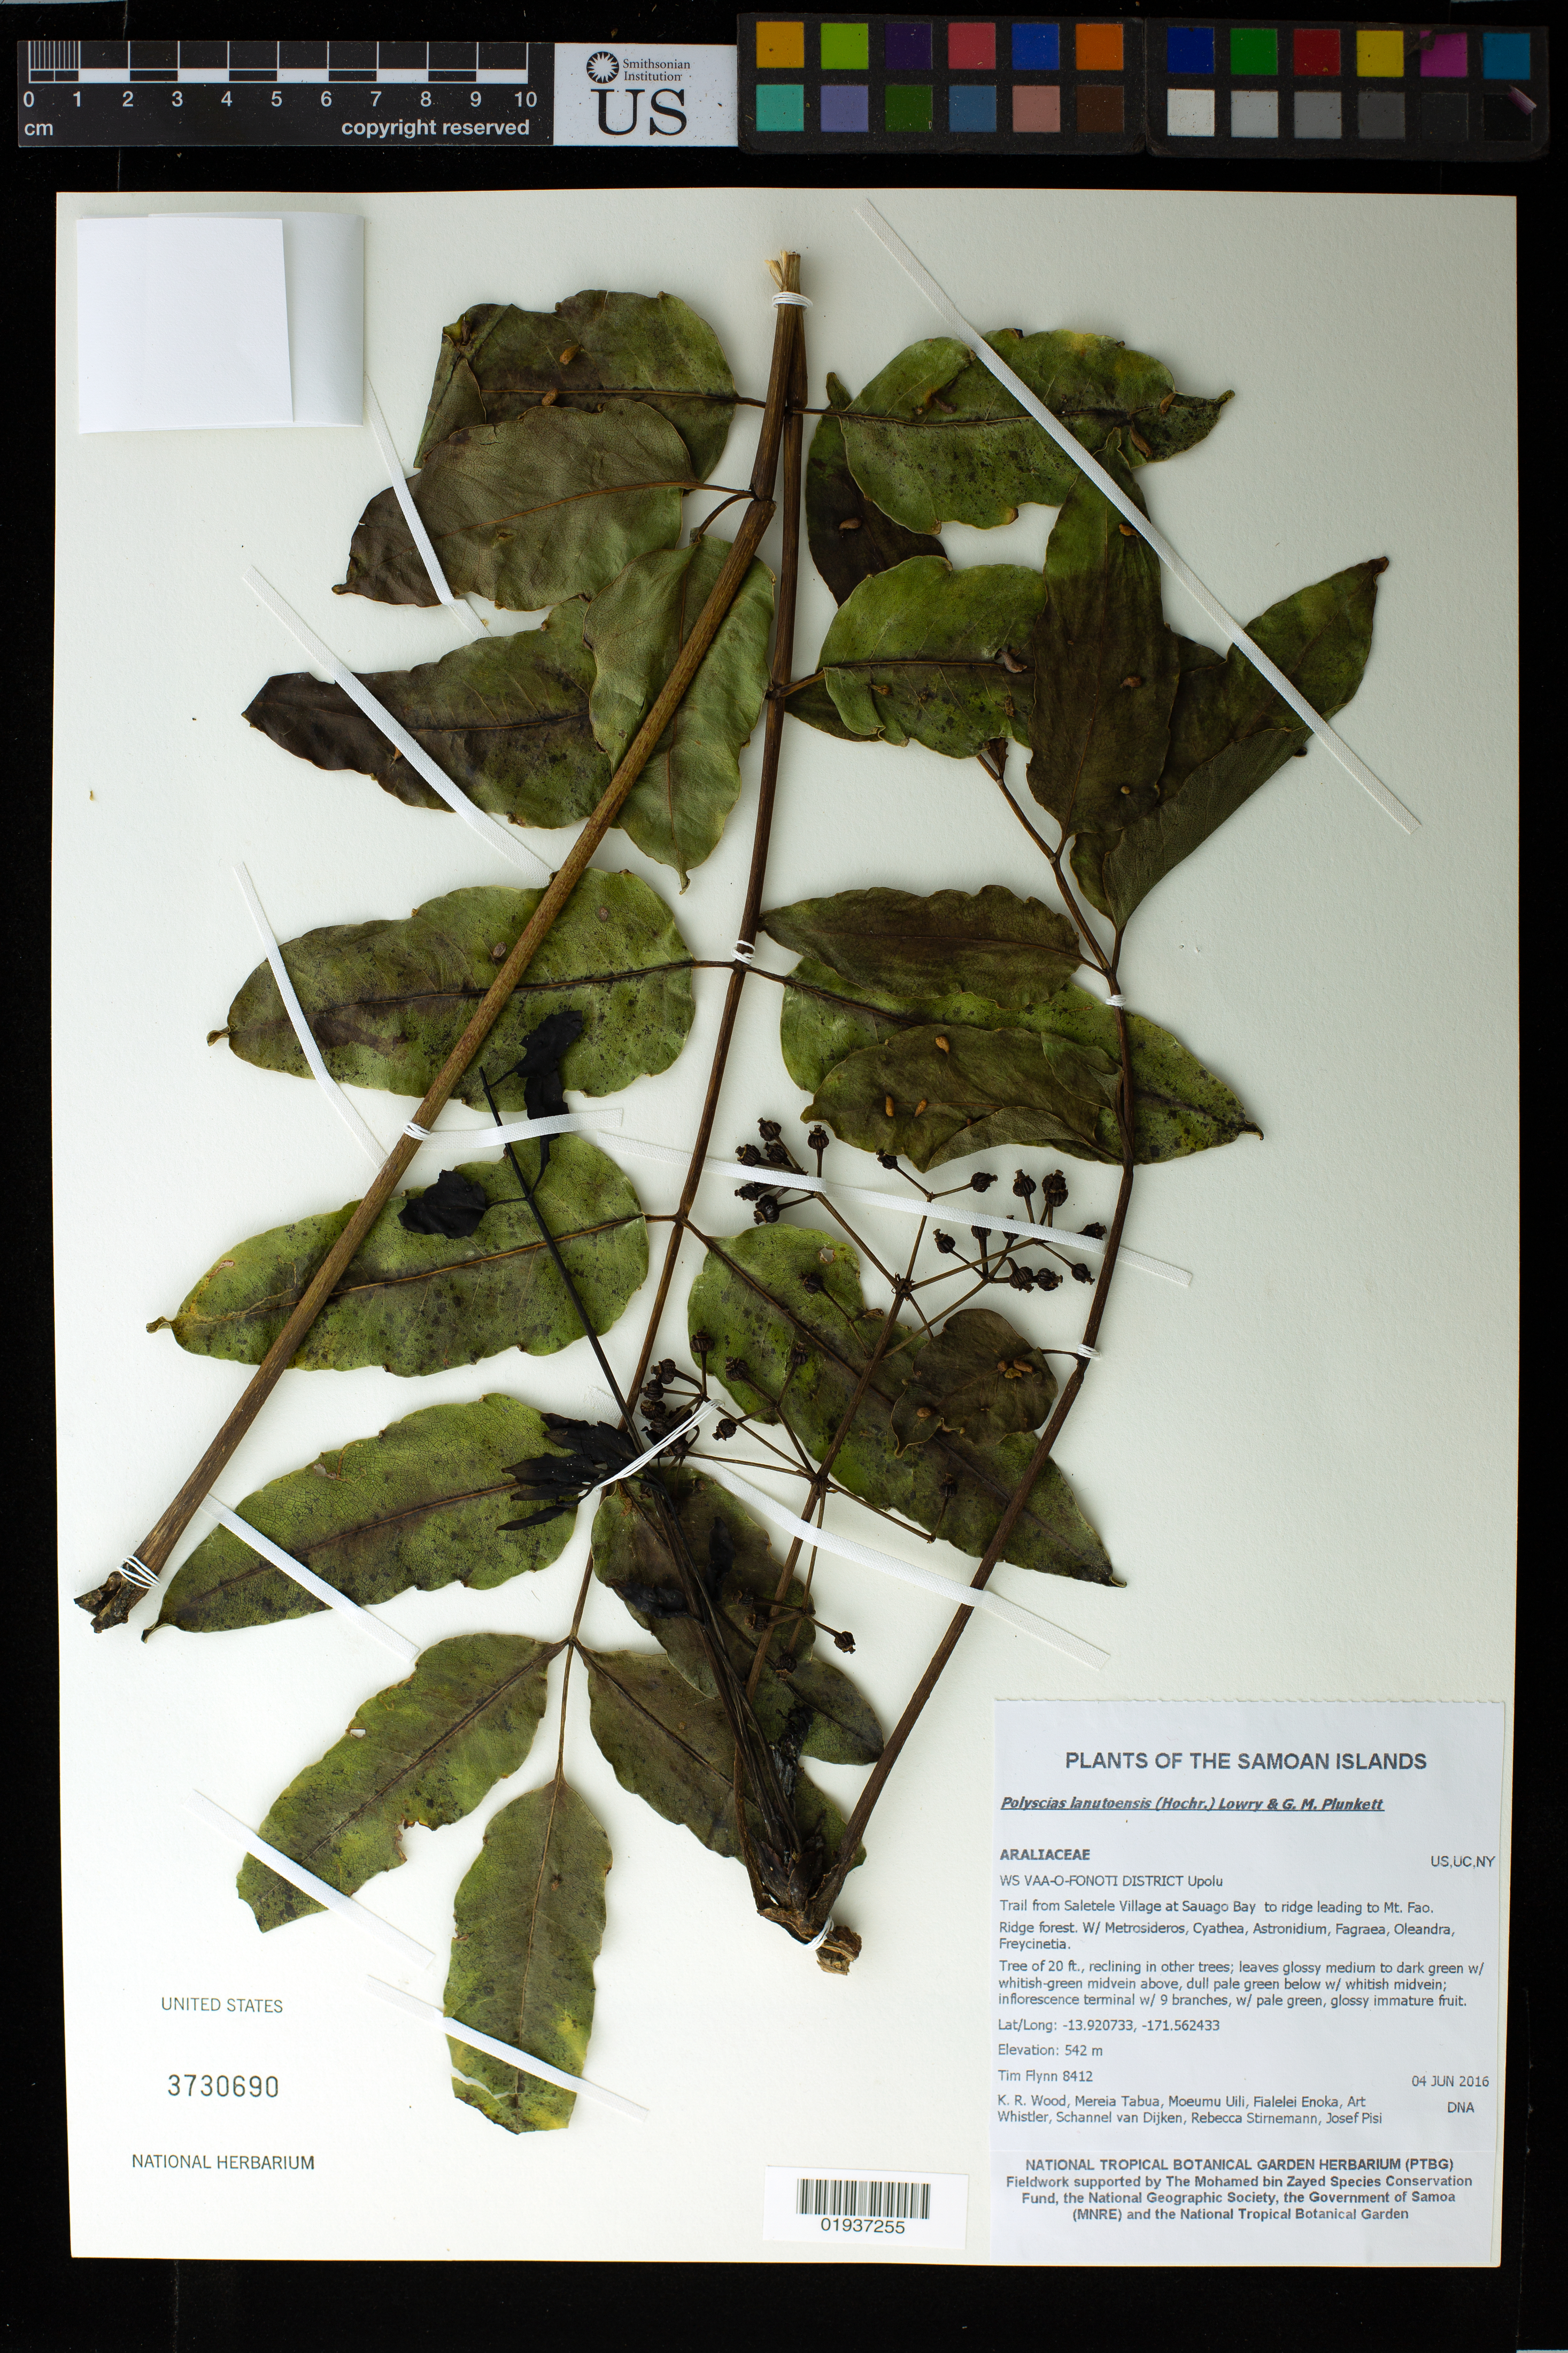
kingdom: Plantae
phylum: Tracheophyta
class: Magnoliopsida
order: Apiales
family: Araliaceae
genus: Polyscias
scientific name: Polyscias lanutoensis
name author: (Hochr.) Lowry & G. M. Plunkett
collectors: K. R. Wood, T. W. Flynn, M. Tabua, M. Uili, F. Enoka, A. Whistler, S. Van Dijken & R. Stirnemann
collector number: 8412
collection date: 2016-06-04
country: Samoa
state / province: Va'a-o-Fonoti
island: Upolu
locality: Upolu, Trail from Saletele Village at Sauago Bay to ridge leading to Mt. Fao.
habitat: Ridge forest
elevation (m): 542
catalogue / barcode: US 3730690